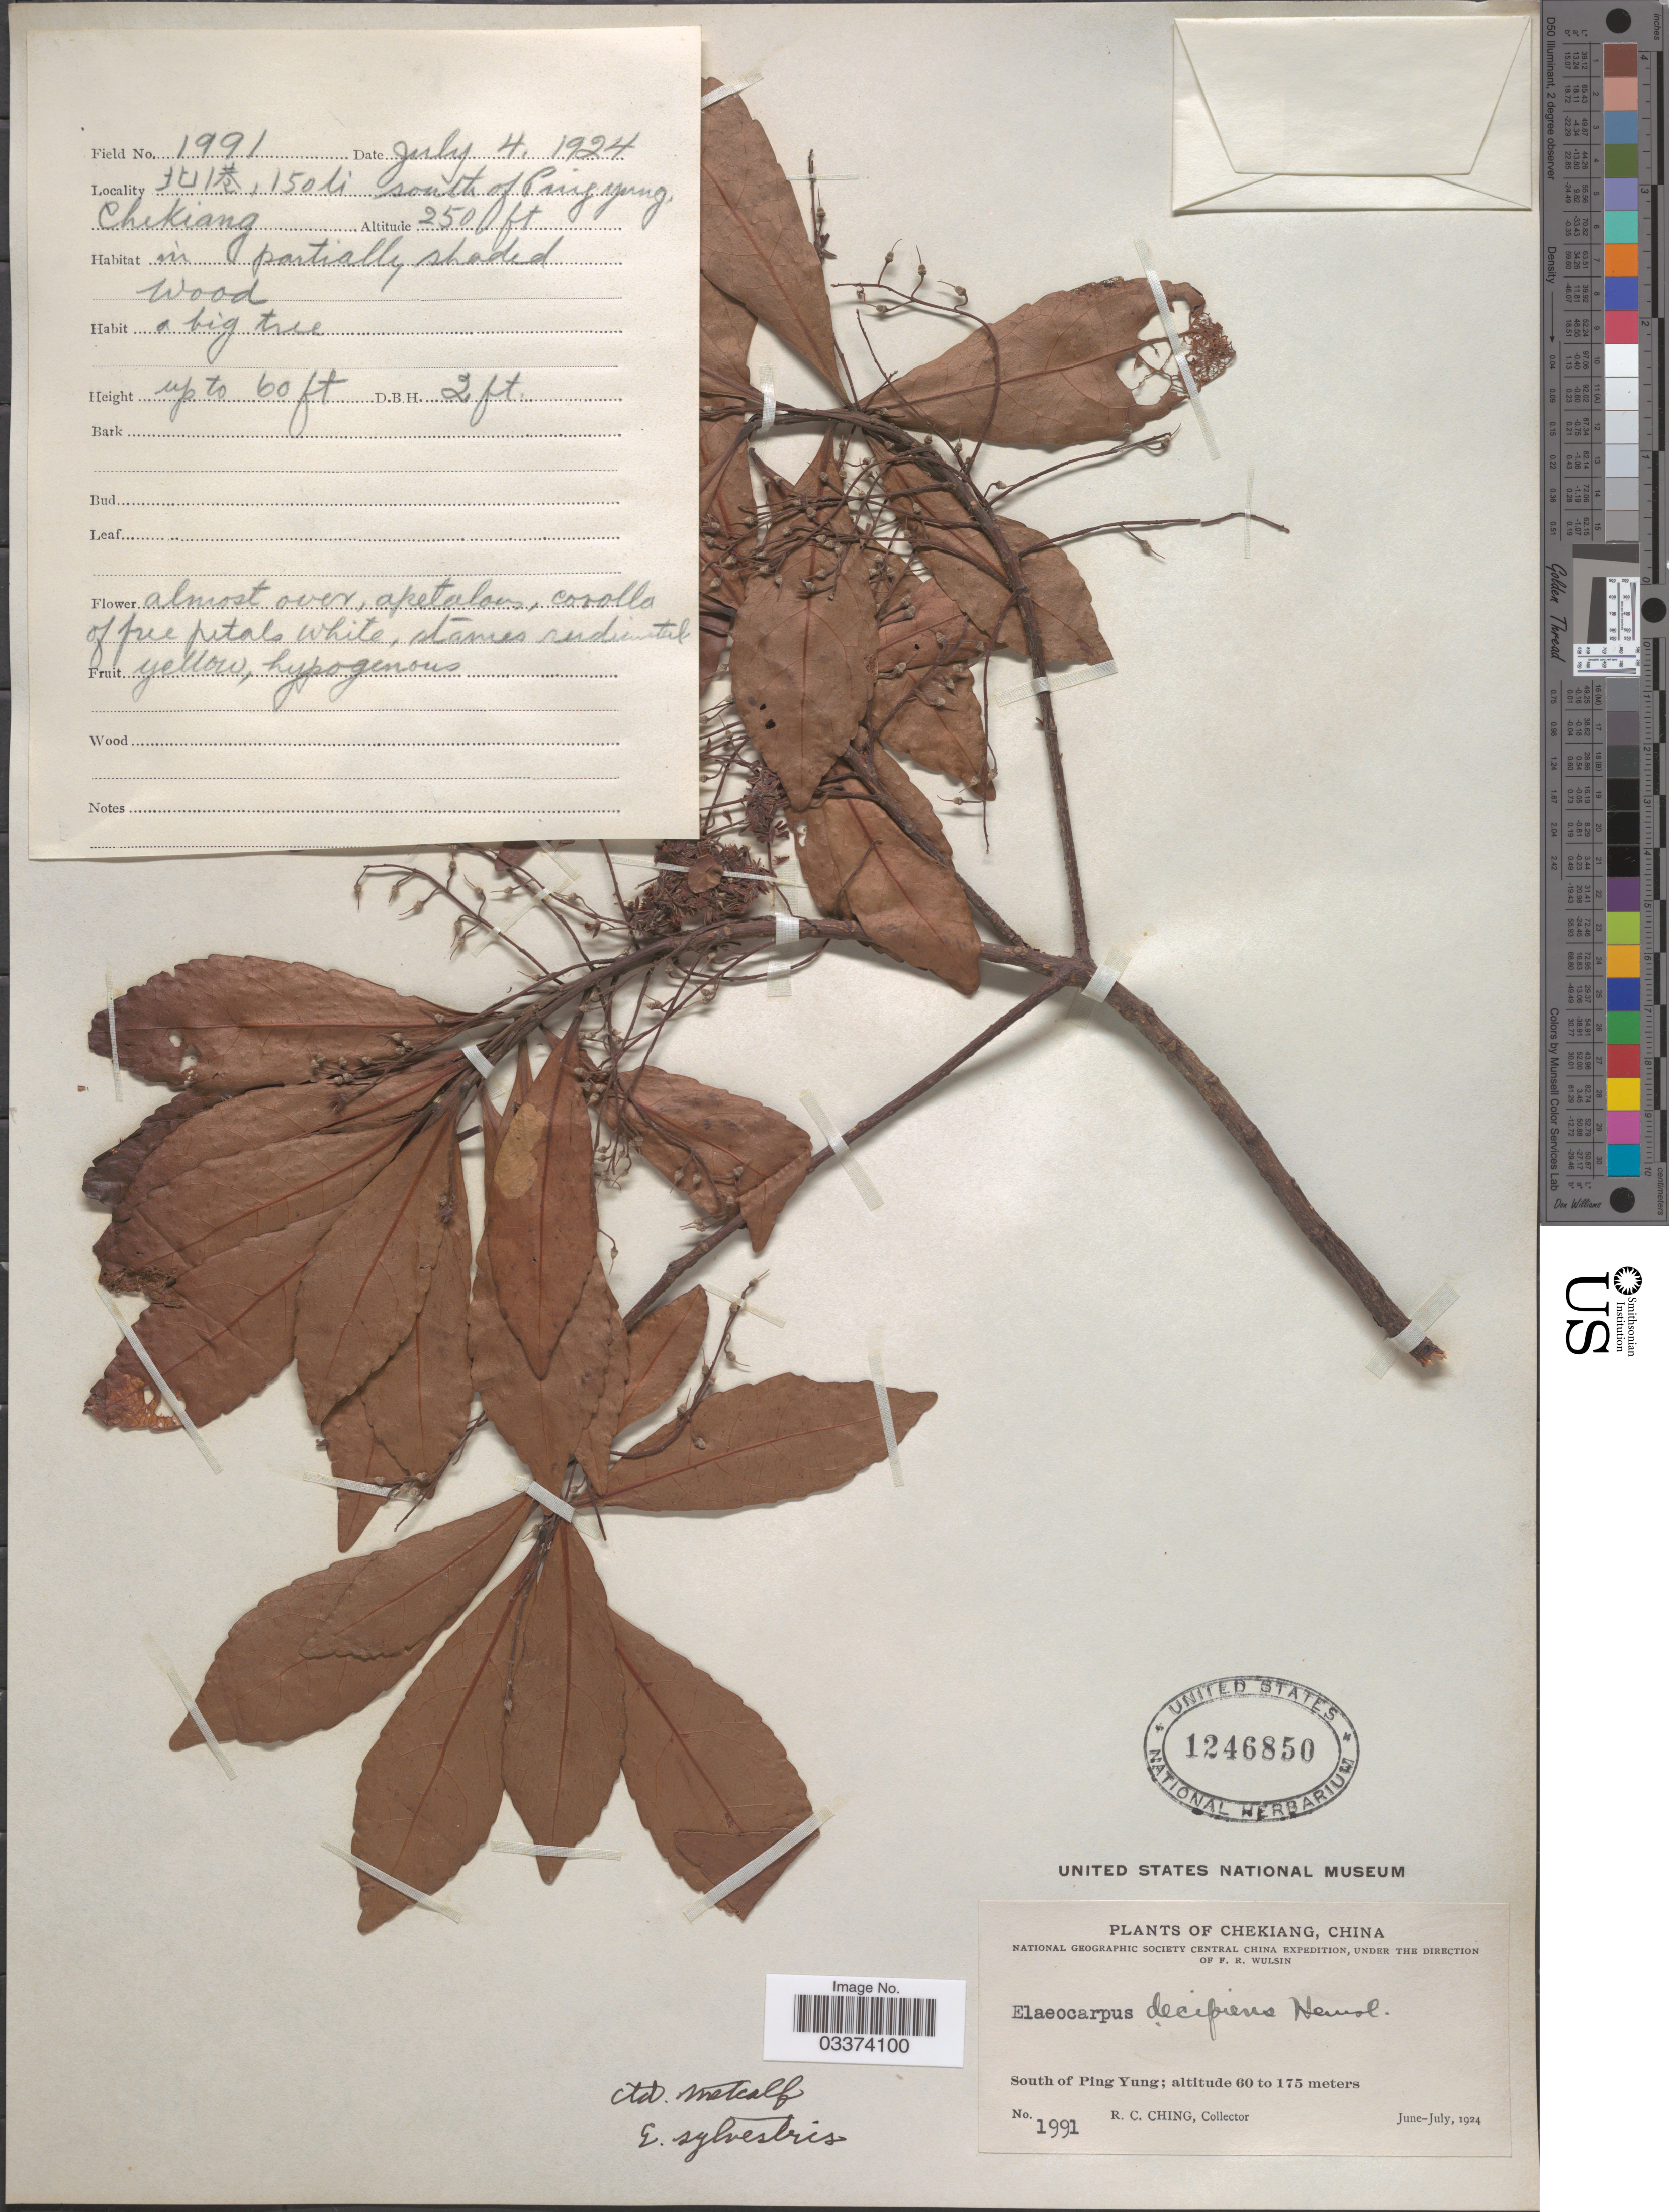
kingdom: Plantae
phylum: Tracheophyta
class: Magnoliopsida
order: Oxalidales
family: Elaeocarpaceae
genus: Elaeocarpus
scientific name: Elaeocarpus sylvestris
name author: (Lour.) Poir.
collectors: R. C. Ching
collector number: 1991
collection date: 1924-07-04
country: China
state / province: Zhejiang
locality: Chekiang. South of Ping Yung. 150 li south of Pingyung.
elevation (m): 76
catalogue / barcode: US 1246850